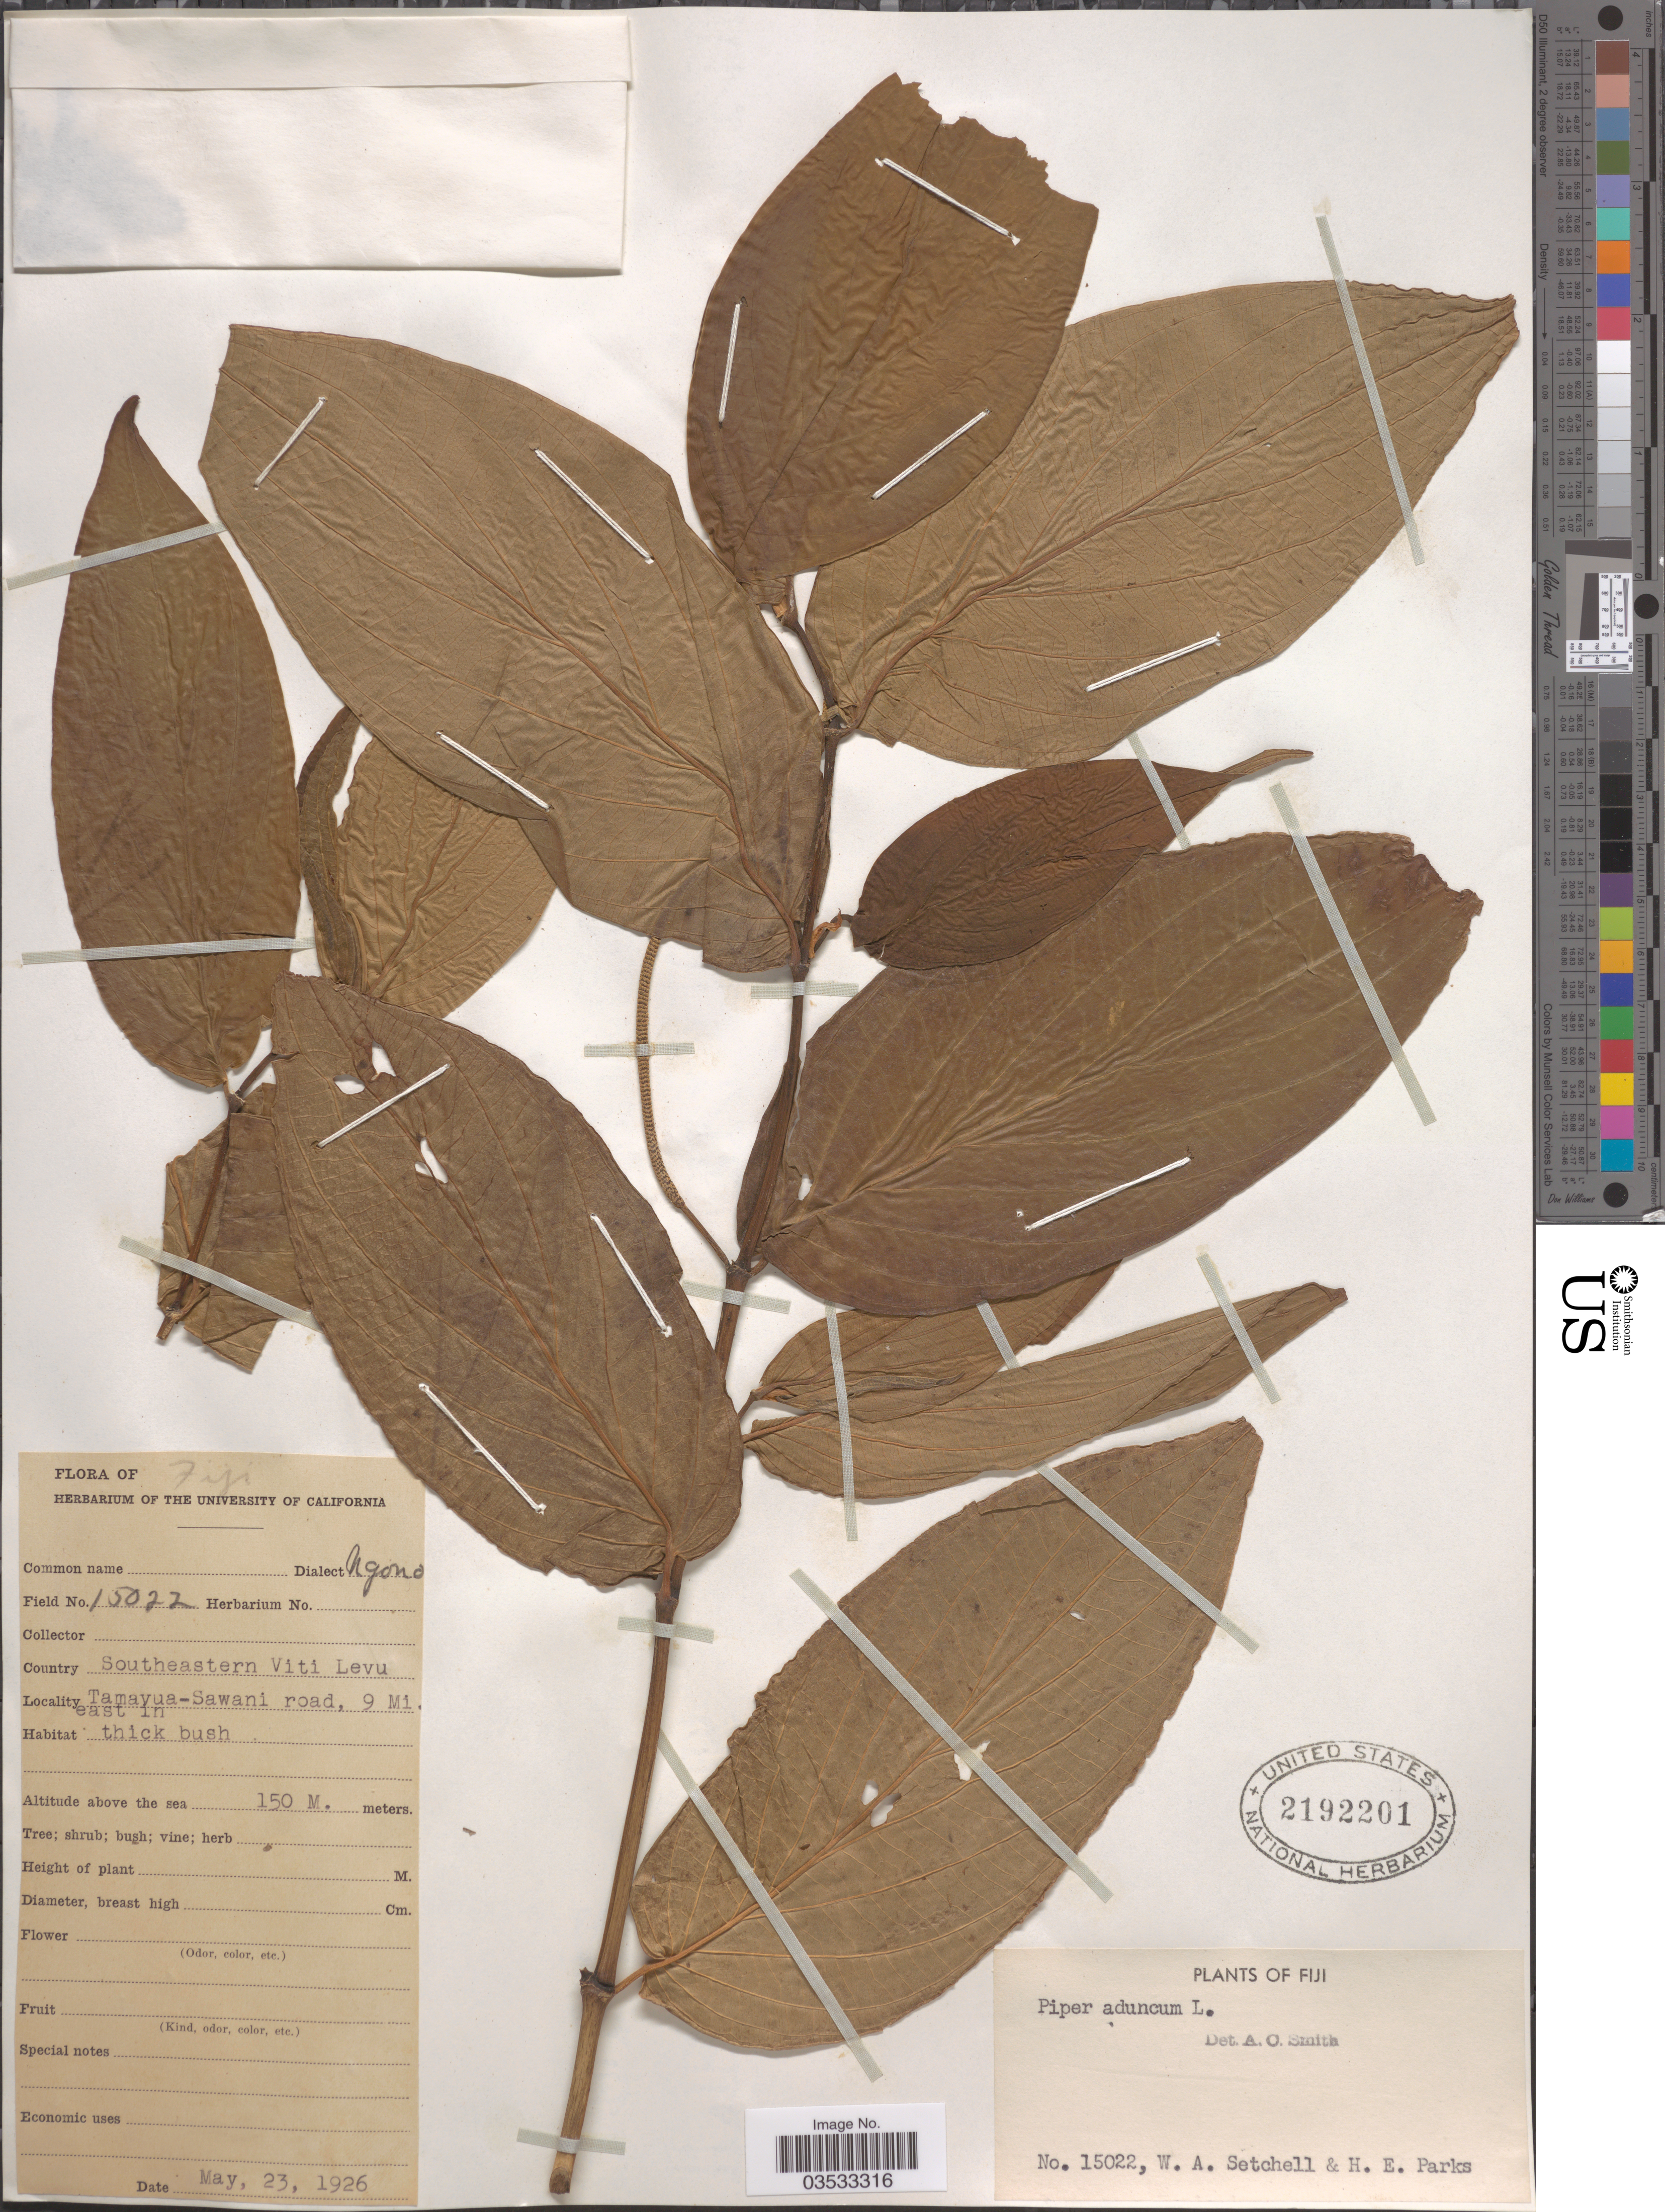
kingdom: Plantae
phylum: Tracheophyta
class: Magnoliopsida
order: Piperales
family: Piperaceae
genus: Piper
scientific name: Piper aduncum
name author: L.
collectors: W. Setchell & H. E. Parks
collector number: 15022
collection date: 1926-05-23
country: Fiji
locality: Country Southeastern Viti Levu. Tamayua-Sawani road, 9 Mi. east in thick bush.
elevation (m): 150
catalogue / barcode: US 2192201